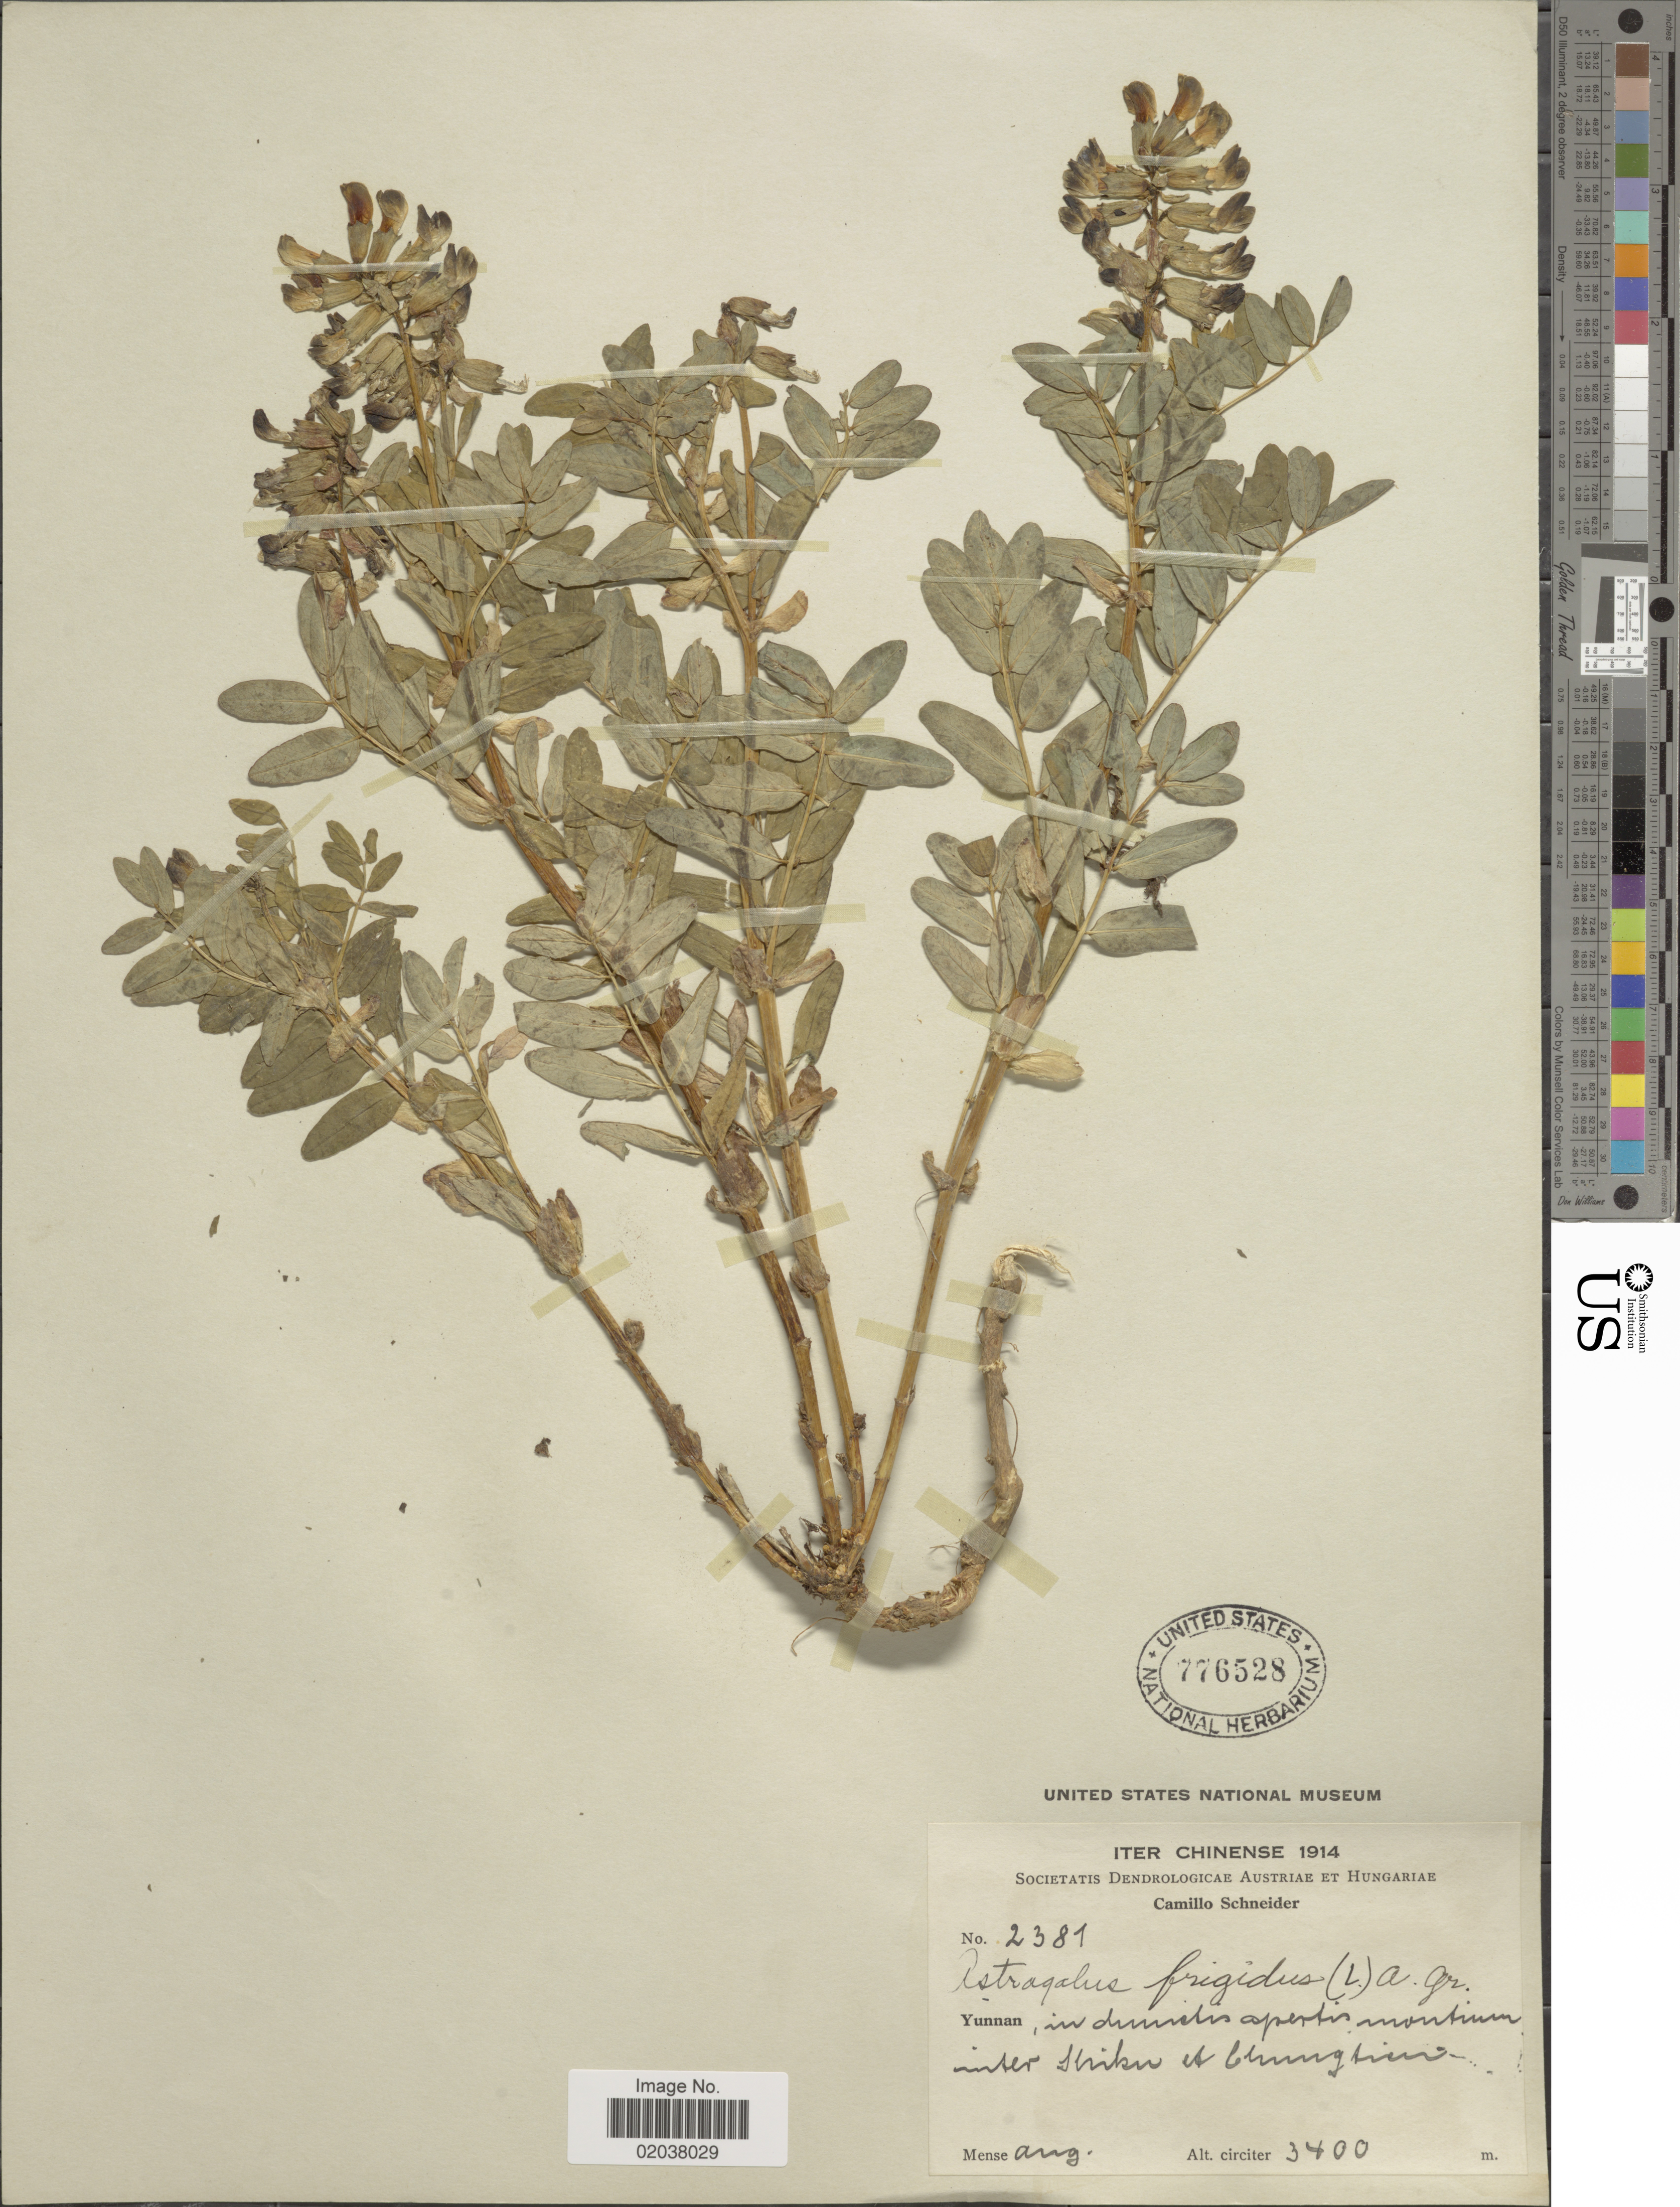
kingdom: Plantae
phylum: Tracheophyta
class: Magnoliopsida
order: Fabales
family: Fabaceae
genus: Astragalus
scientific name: Astragalus frigidus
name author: (L.) A. Gray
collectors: C. K. Schneider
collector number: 2381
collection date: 1914-08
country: China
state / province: Yunnan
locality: Iter Chinense. Yunnan, in dumetis apertis montium inter Kirku et Chung [illegible text]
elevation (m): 3400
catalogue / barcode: US 776528